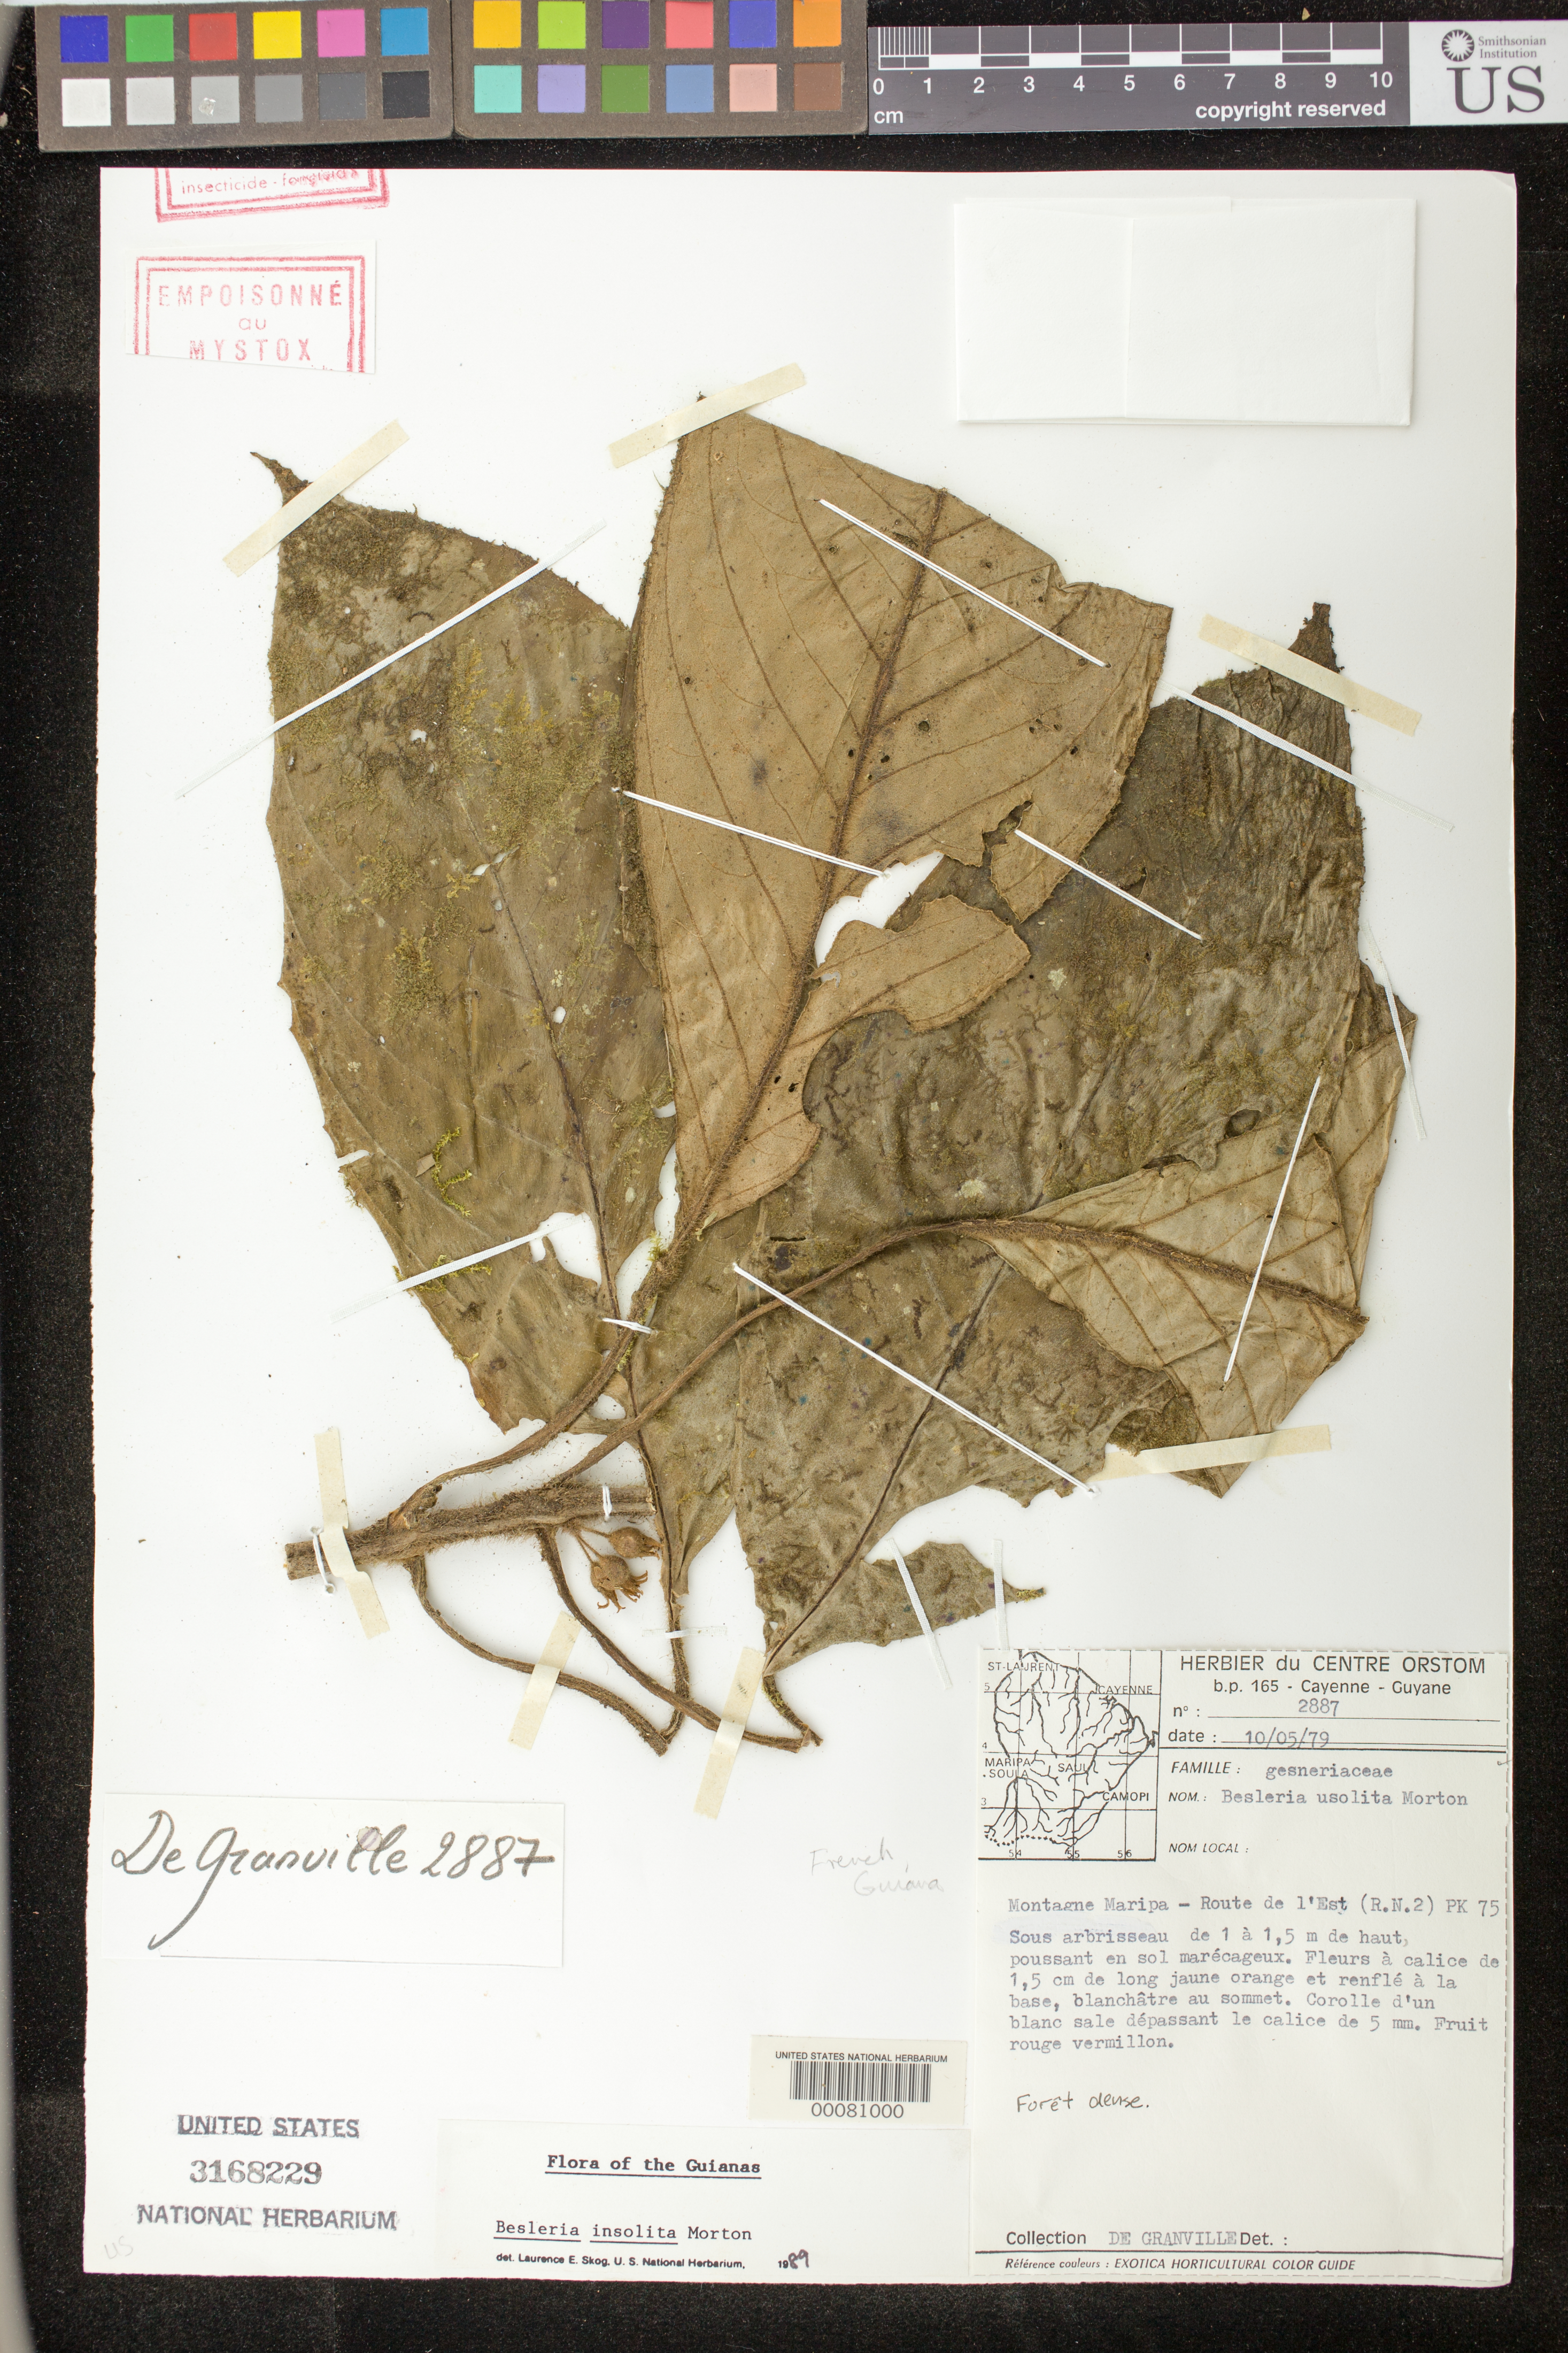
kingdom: Plantae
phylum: Tracheophyta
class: Magnoliopsida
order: Lamiales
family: Gesneriaceae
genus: Besleria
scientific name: Besleria insolita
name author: C.V. Morton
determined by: Skog, Laurence E.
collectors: J.-J. de Granville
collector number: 2887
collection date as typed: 10 May 1979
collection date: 1979-05-10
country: French Guiana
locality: Montagne Maripa, Route de l'Est (RN 2) P.K. 75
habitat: Forêt dense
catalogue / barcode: US 3168229